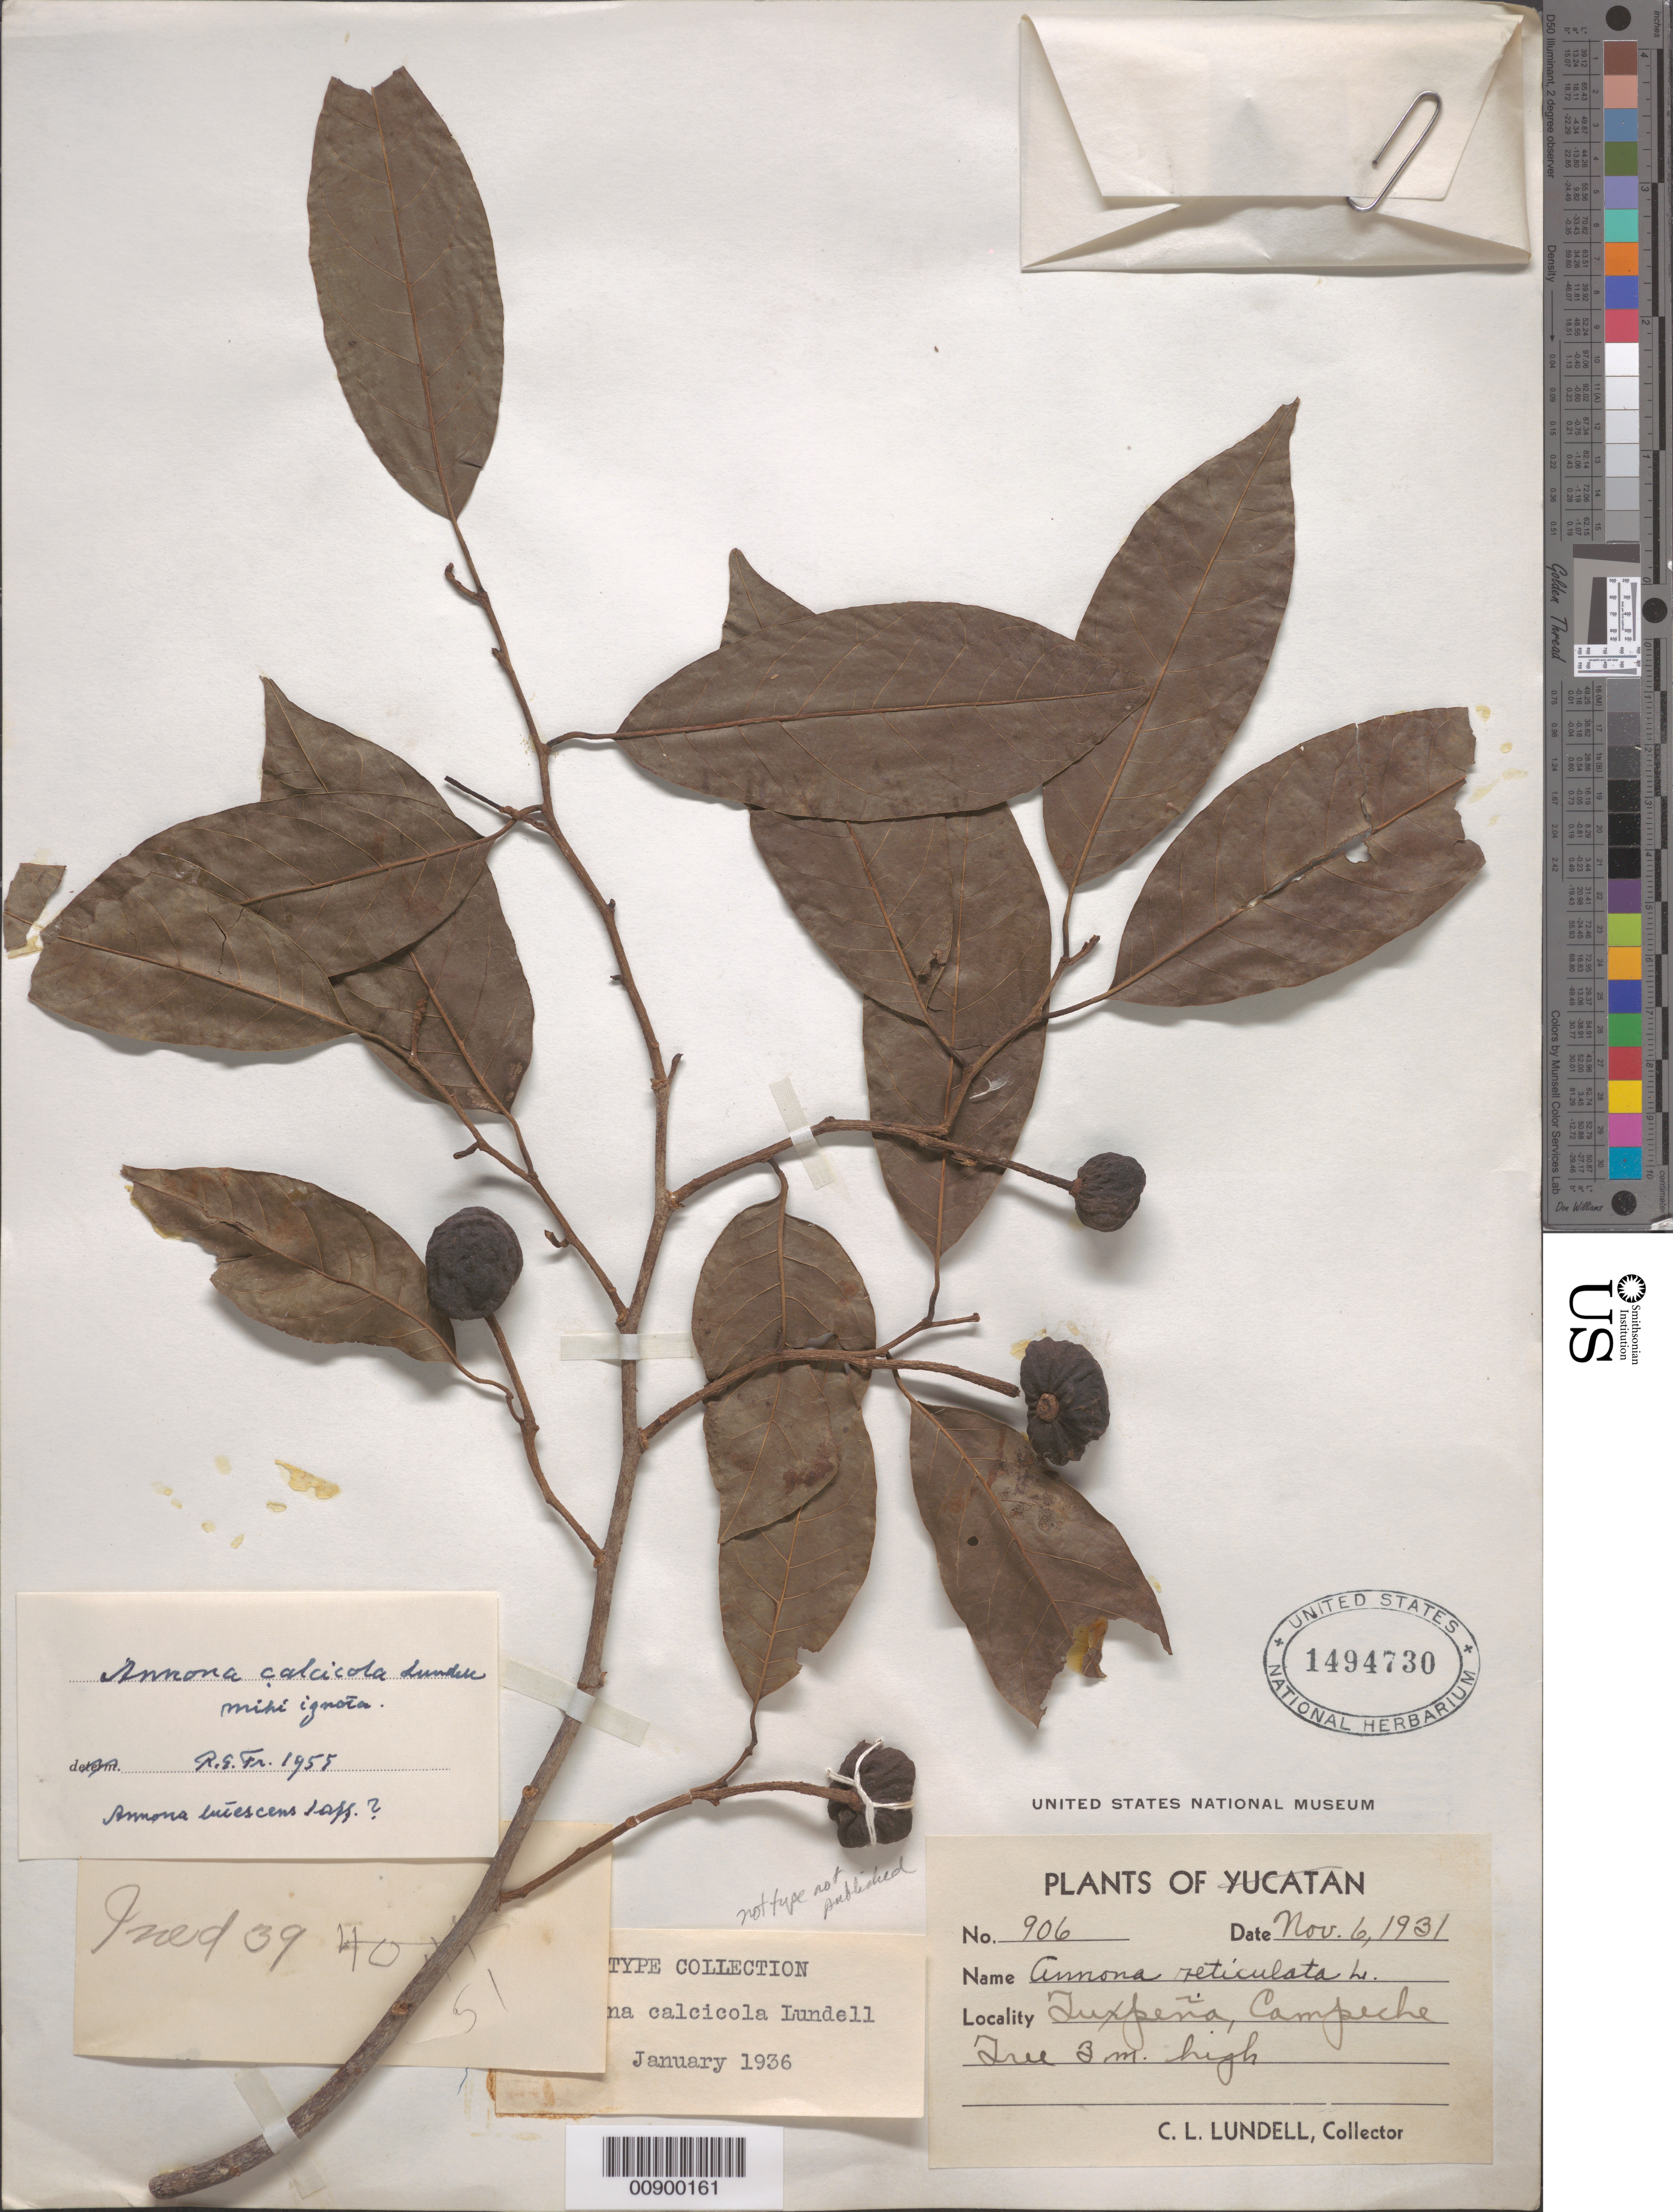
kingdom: Plantae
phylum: Tracheophyta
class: Magnoliopsida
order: Magnoliales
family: Annonaceae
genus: Annona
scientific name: Annona calcicola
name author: Lundell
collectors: C. L. Lundell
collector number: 906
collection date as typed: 06 Nov 1931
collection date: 1931-11-06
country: Mexico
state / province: Campeche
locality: Tuxpeña, Campeche.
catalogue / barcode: US 1494730